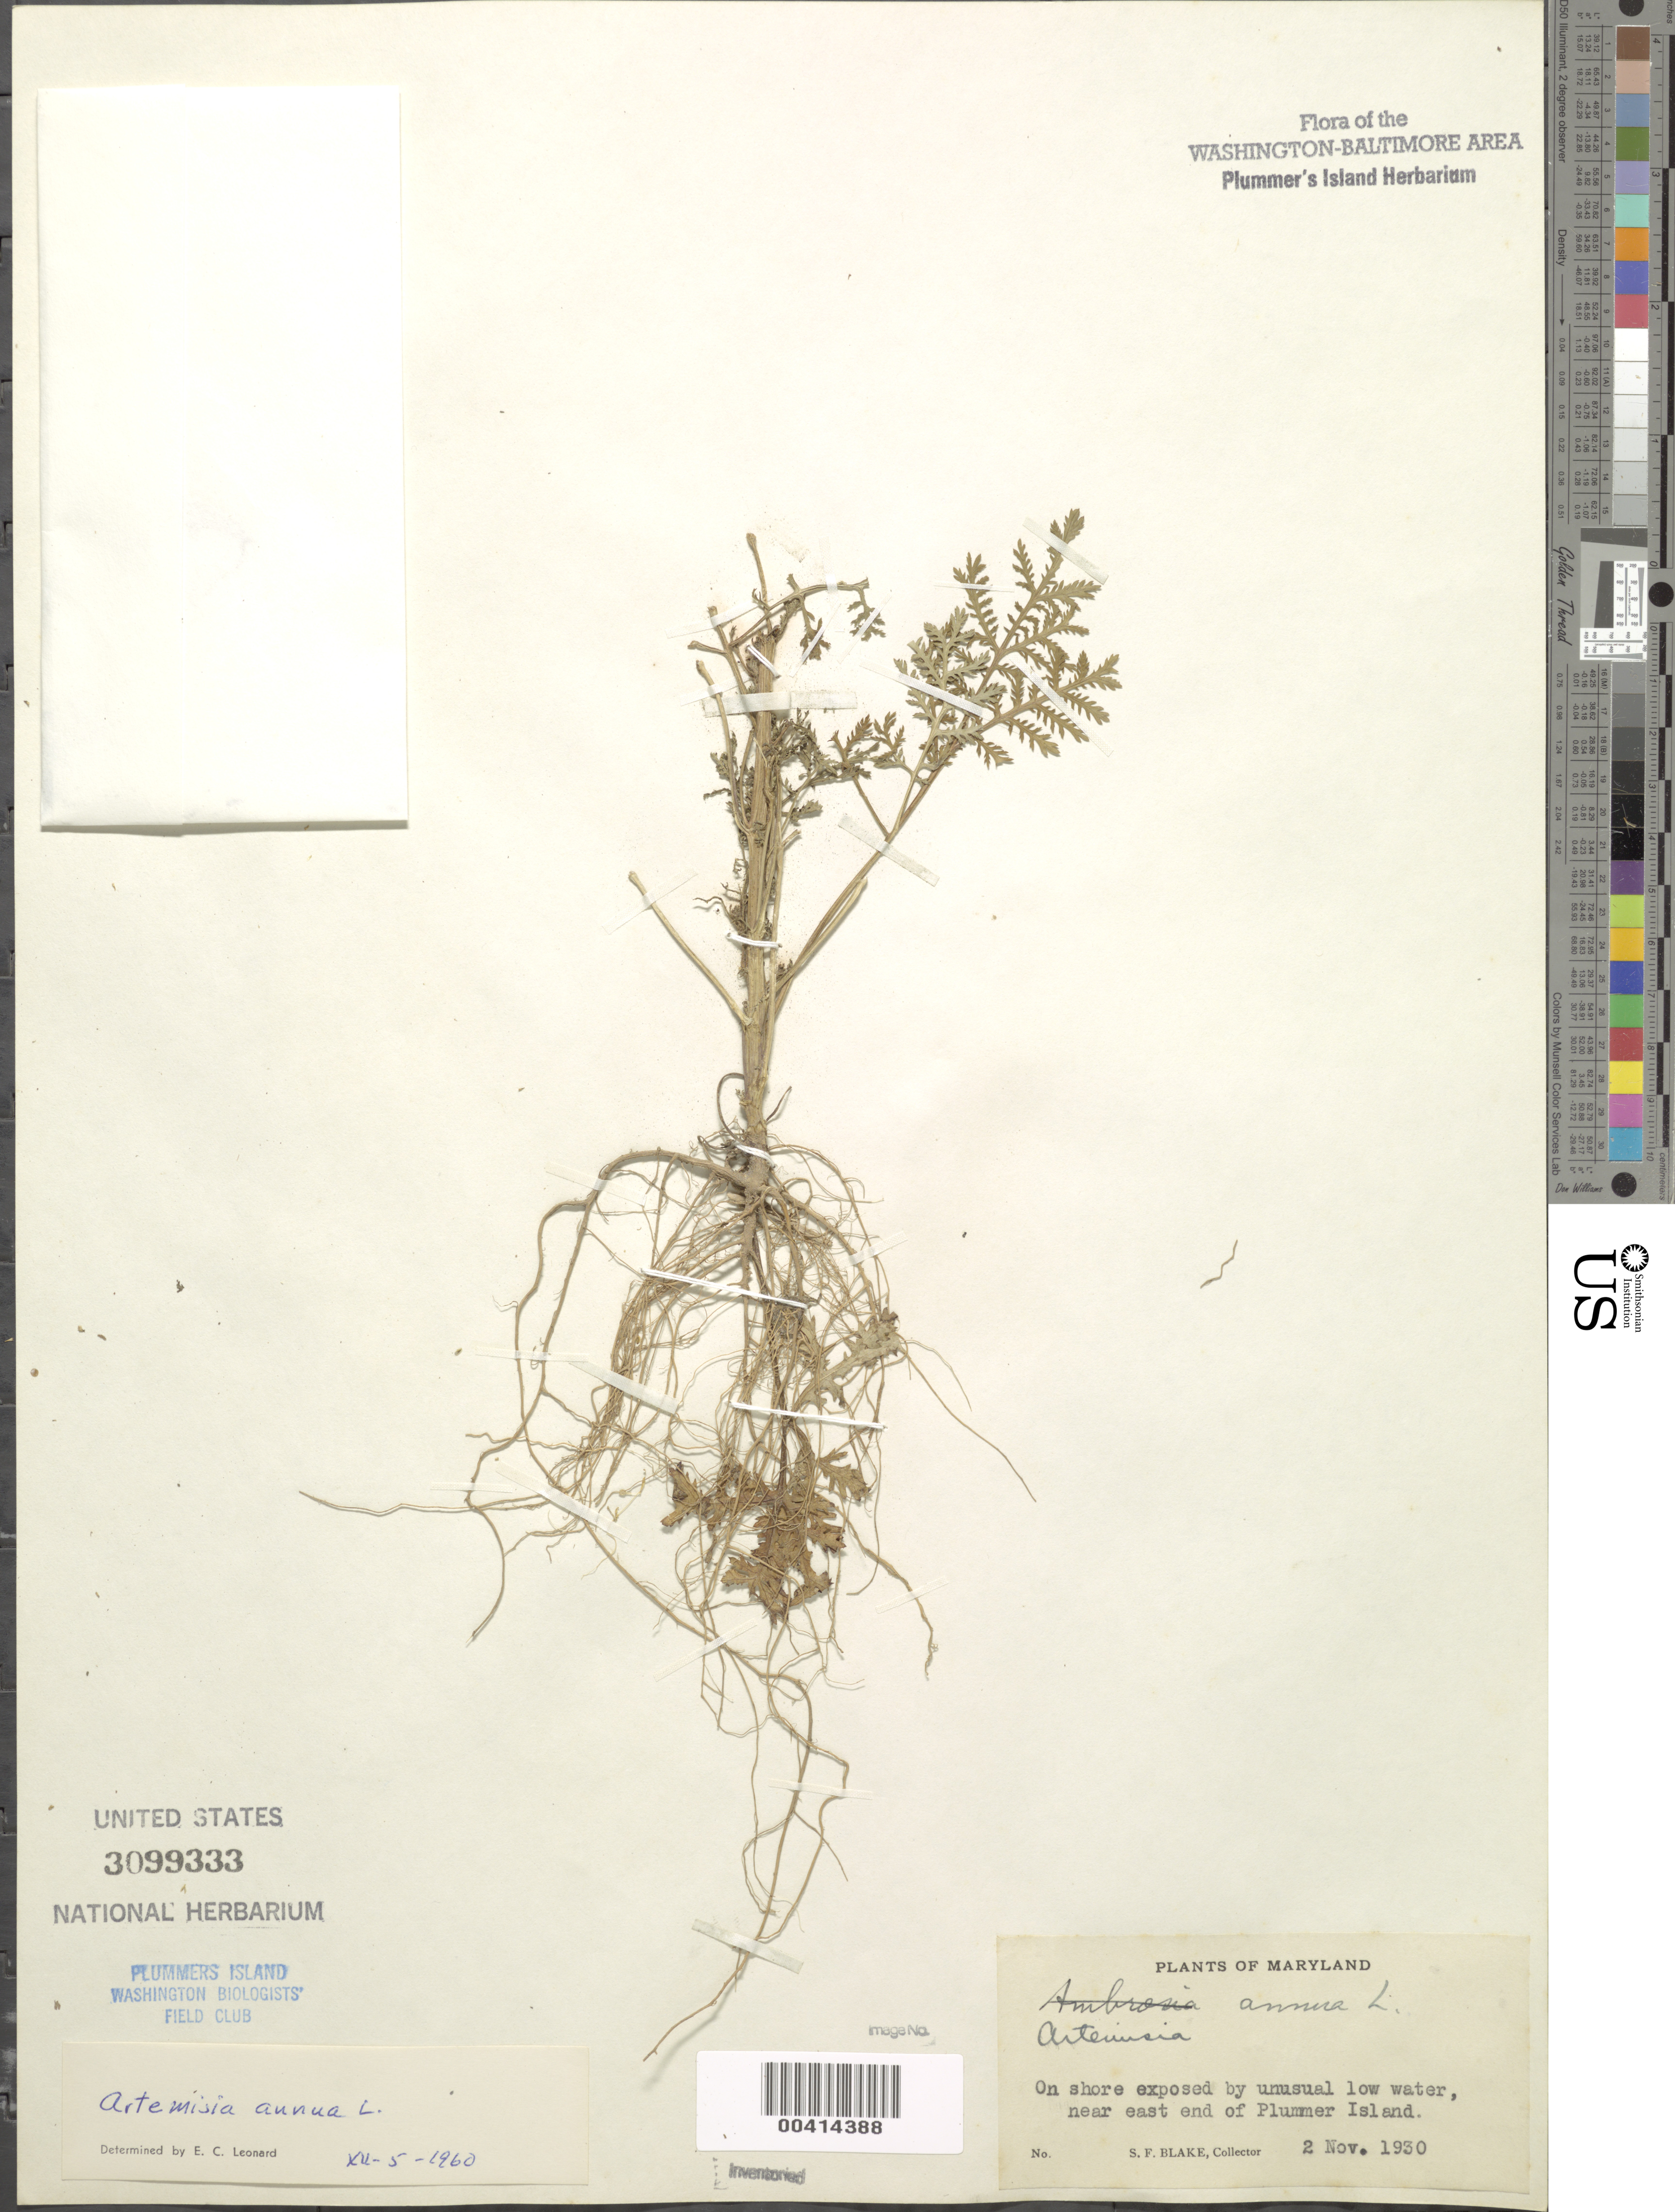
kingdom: Plantae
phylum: Tracheophyta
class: Magnoliopsida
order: Asterales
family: Asteraceae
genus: Artemisia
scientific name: Artemisia annua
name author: L.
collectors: S. Blake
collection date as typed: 02 Nov 1930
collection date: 1930-11-02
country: United States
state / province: Maryland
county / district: Montgomery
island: Plummers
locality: Plummer's Island; shore near east end C. & O. Canal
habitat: Exposed by unusual low water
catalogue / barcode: US 3099333